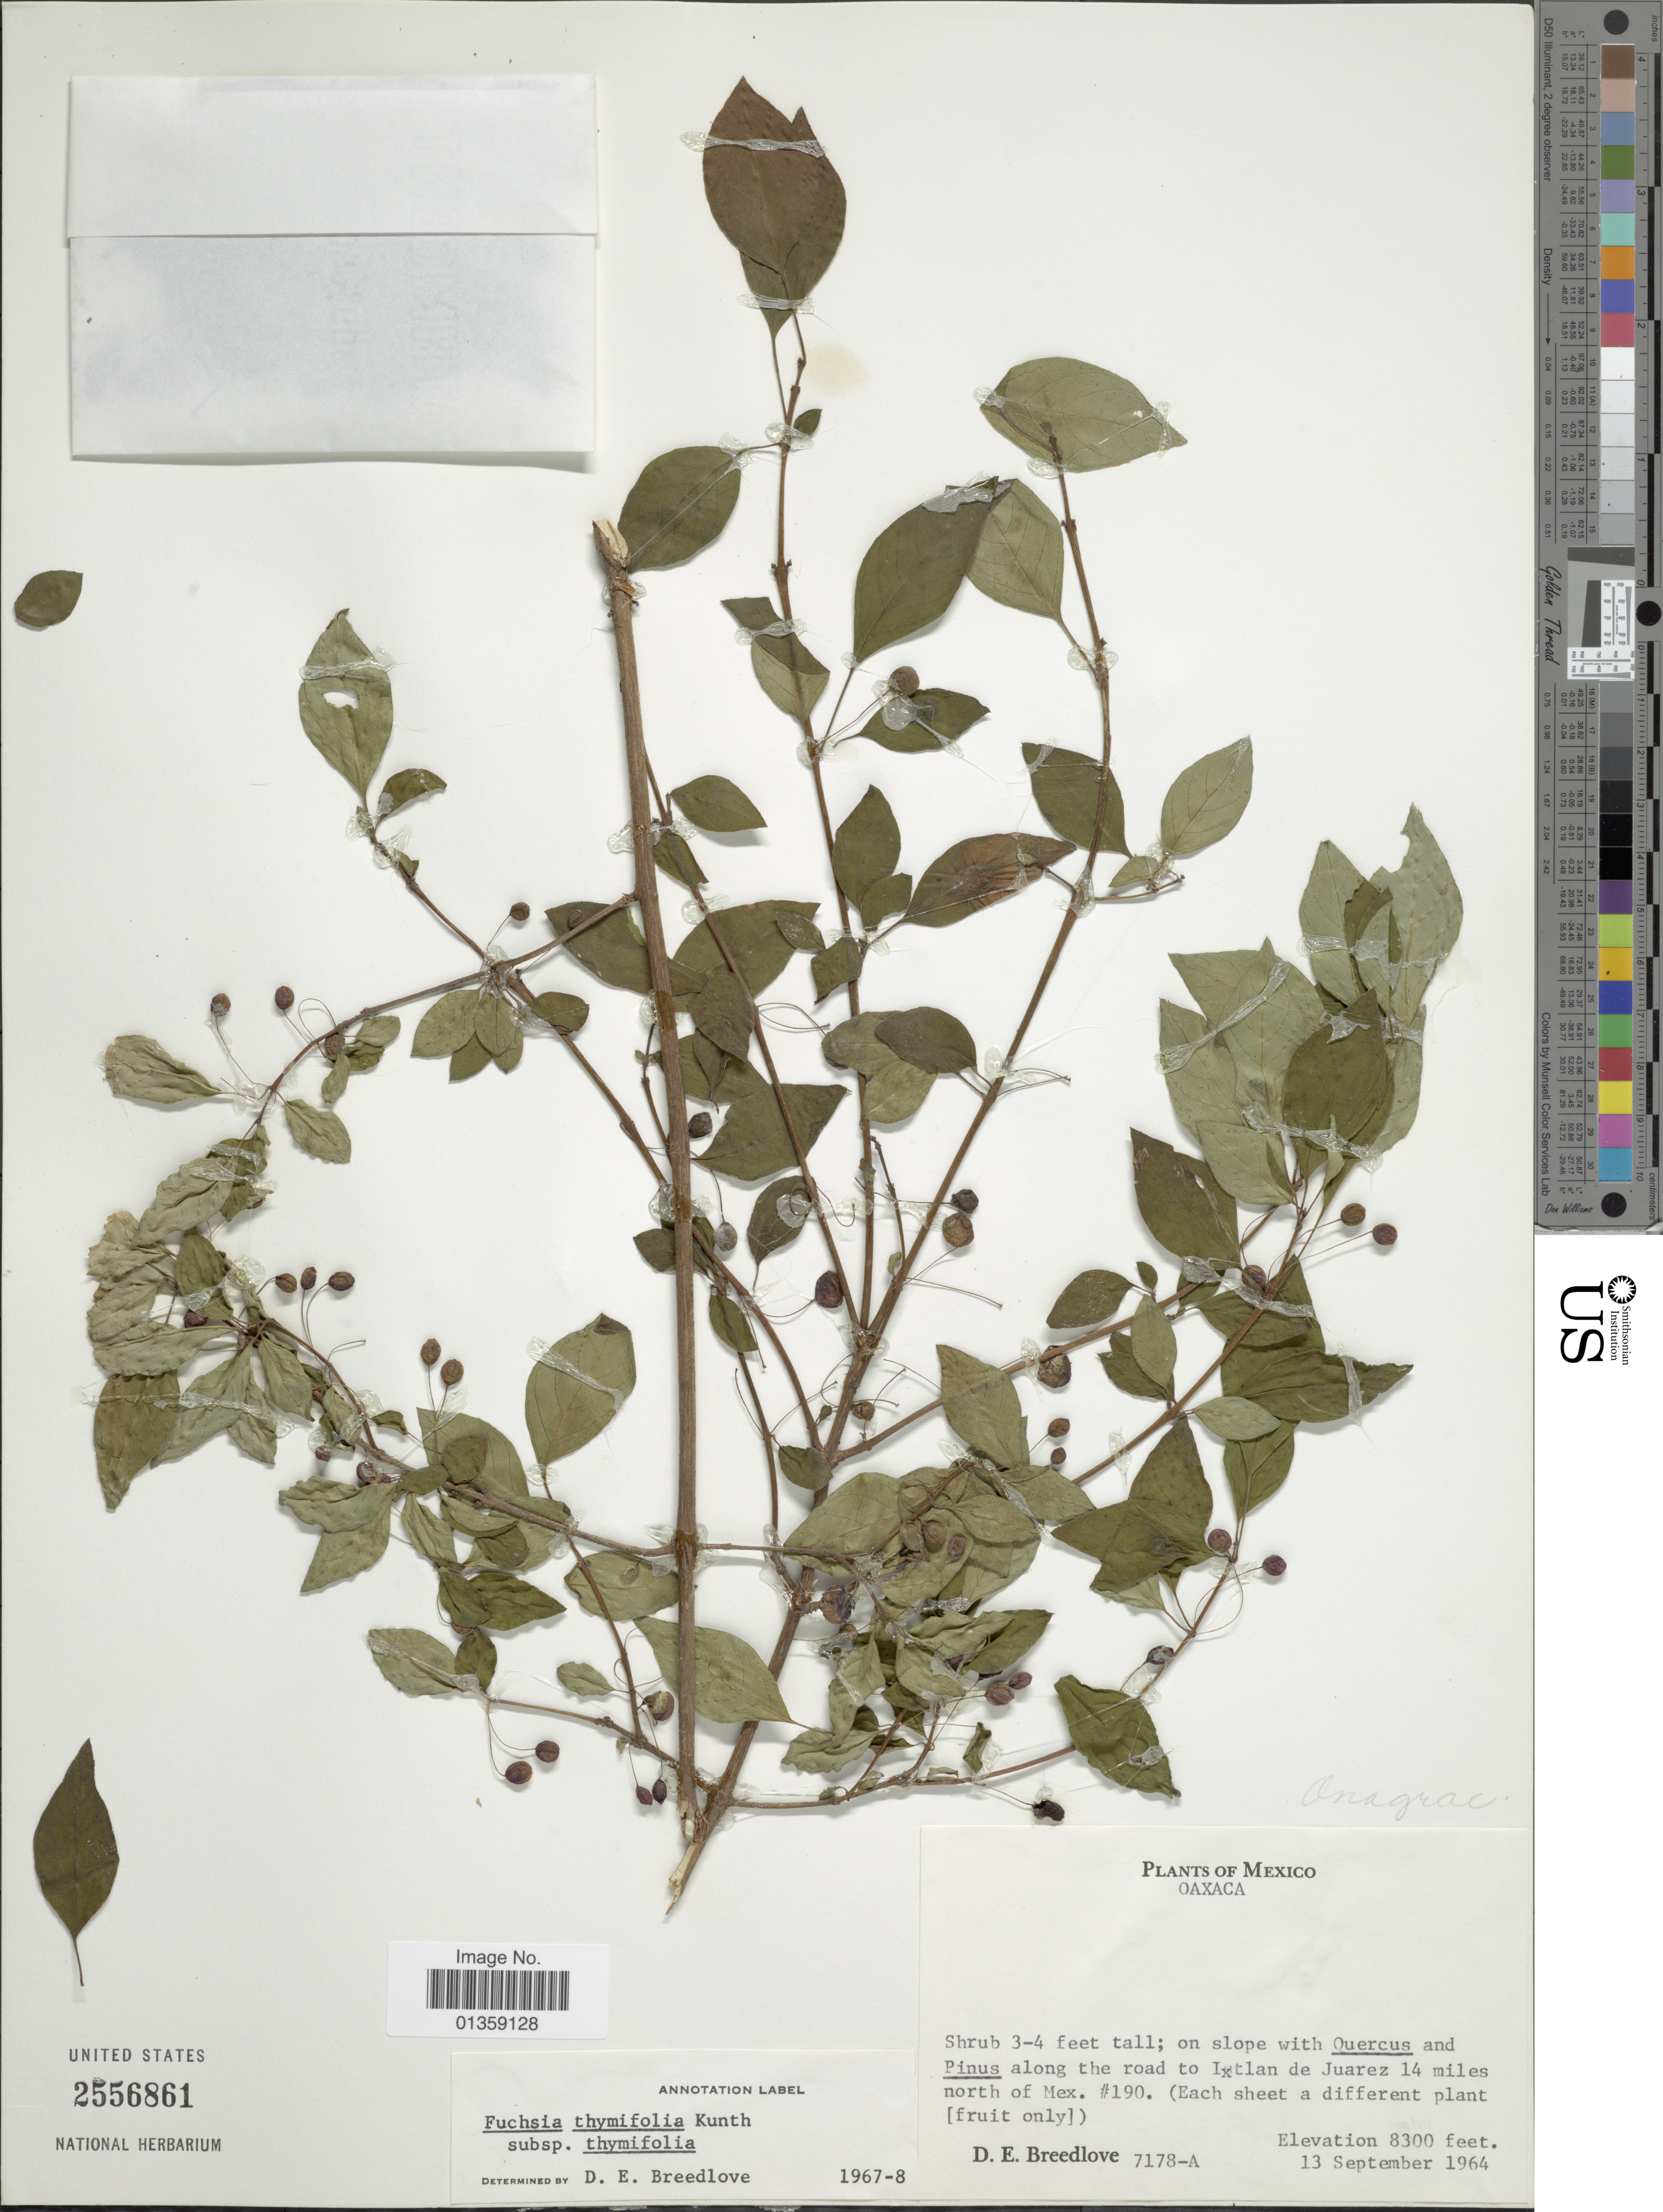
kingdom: Plantae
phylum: Tracheophyta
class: Magnoliopsida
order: Myrtales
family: Onagraceae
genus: Fuchsia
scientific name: Fuchsia thymifolia subsp. thymifolia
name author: Kunth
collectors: D. E. Breedlove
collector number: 7178-A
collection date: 1964-09-13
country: Mexico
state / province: Oaxaca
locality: Along the road to Ixtlan de Juarez 14 miles north of Mex. #190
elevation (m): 2530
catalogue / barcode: US 2556861